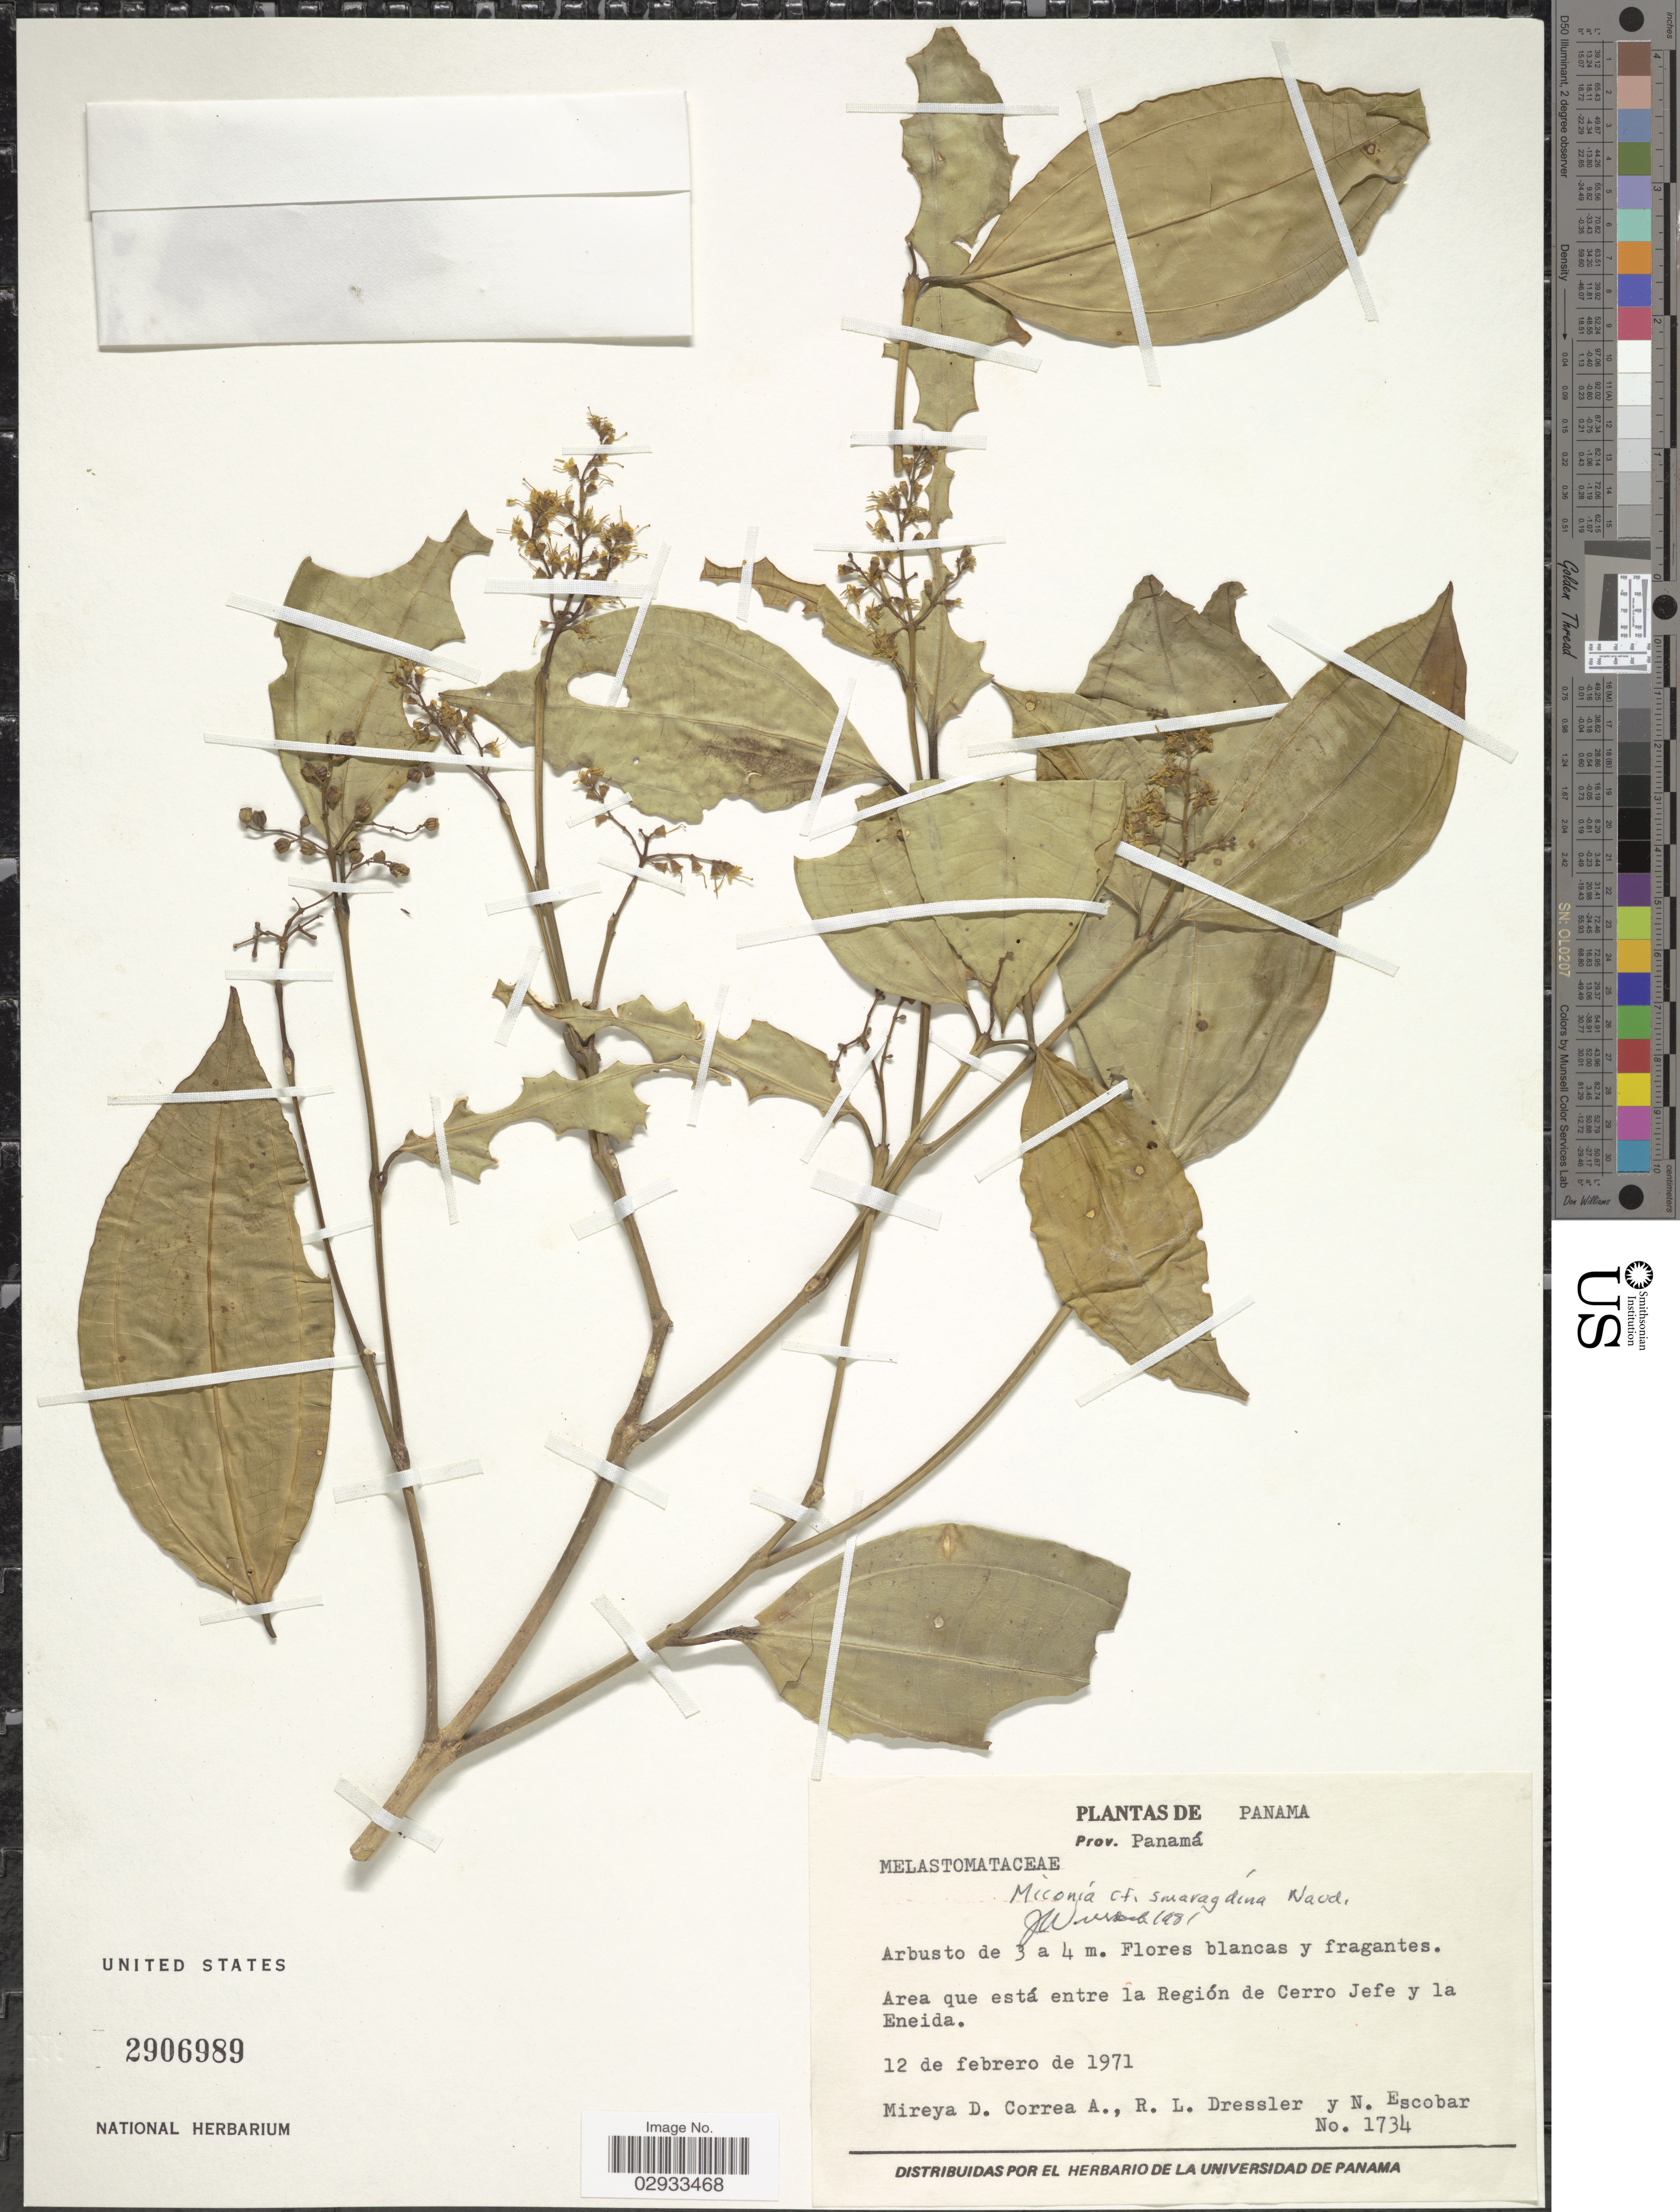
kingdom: Plantae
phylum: Tracheophyta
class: Magnoliopsida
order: Myrtales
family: Melastomataceae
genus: Miconia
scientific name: Miconia smaragdina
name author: Naudin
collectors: M. D. Corrêa-A., R. Dressler & N. Escobar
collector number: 1734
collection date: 1971-02-12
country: Panama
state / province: Panamá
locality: Area que está entre la Región de Cerro Jefe y la Eneida.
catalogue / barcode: US 2906989